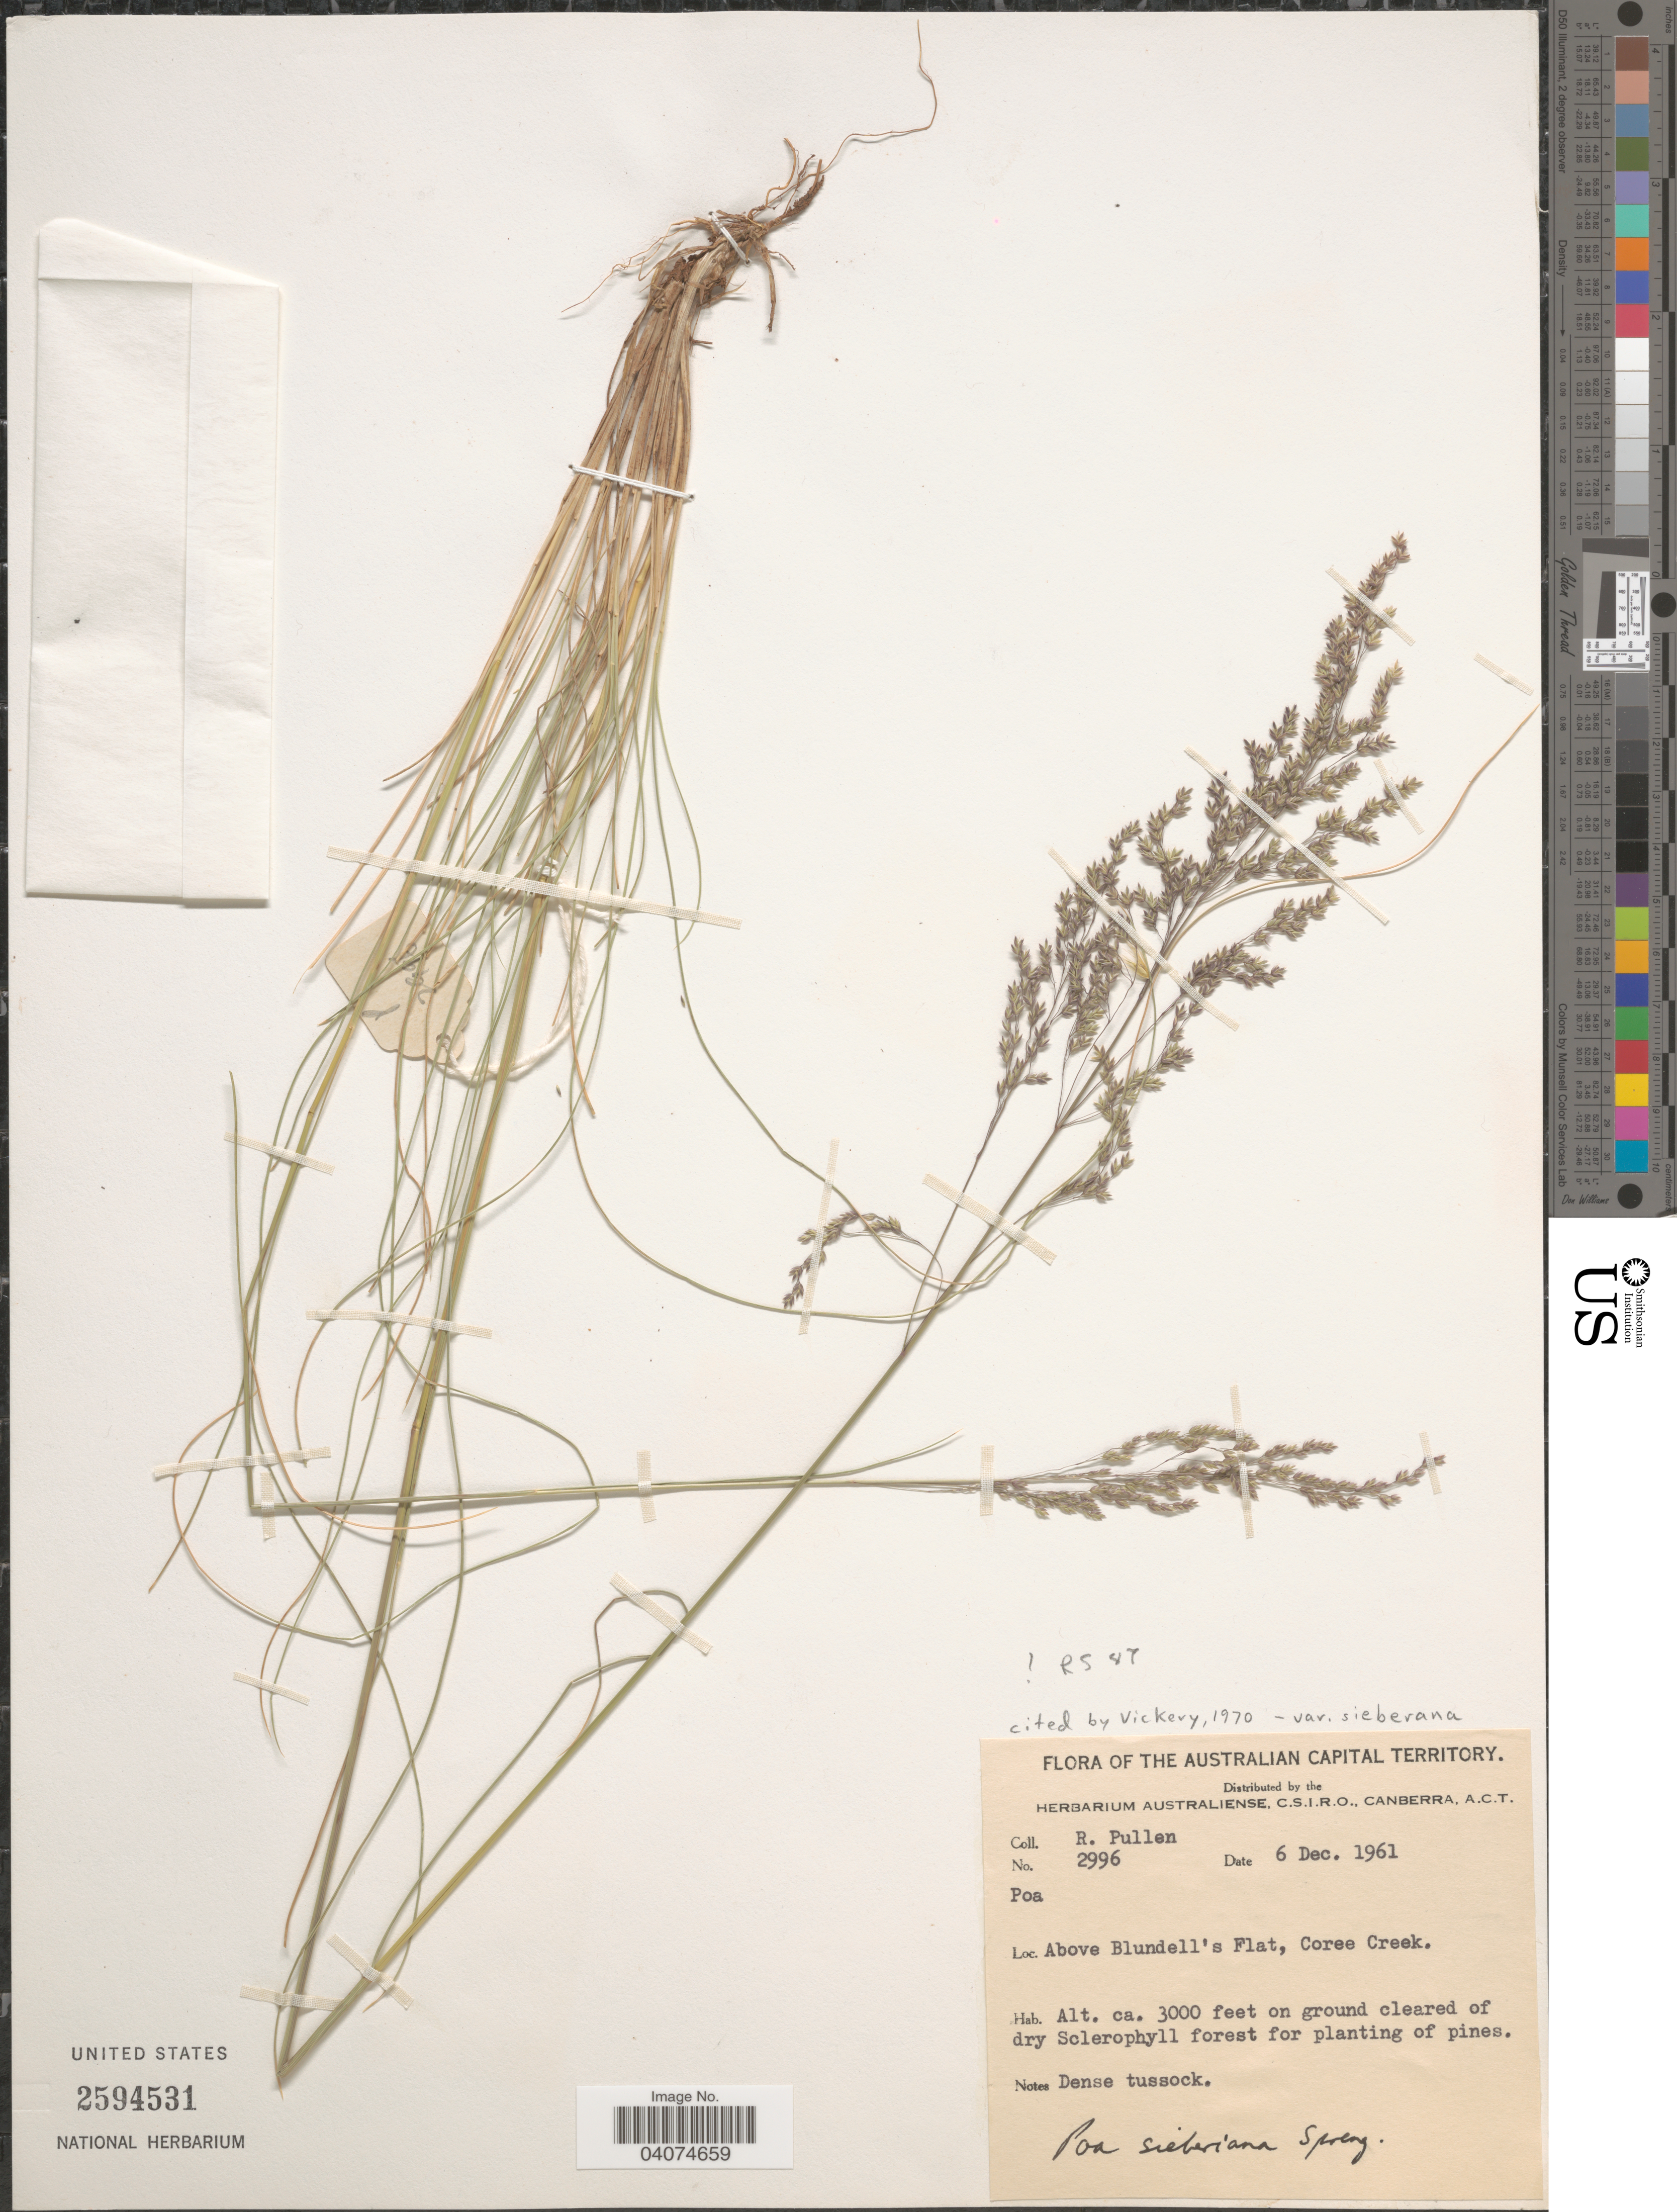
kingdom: Plantae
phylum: Tracheophyta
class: Liliopsida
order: Poales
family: Poaceae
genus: Poa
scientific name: Poa sieberiana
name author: Spreng.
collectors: R. Pullen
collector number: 2996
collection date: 1961-12-06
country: Australia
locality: Australian Capital Territory. Above Blundell's Flat, Coree Creek.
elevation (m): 914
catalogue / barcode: US 2594531